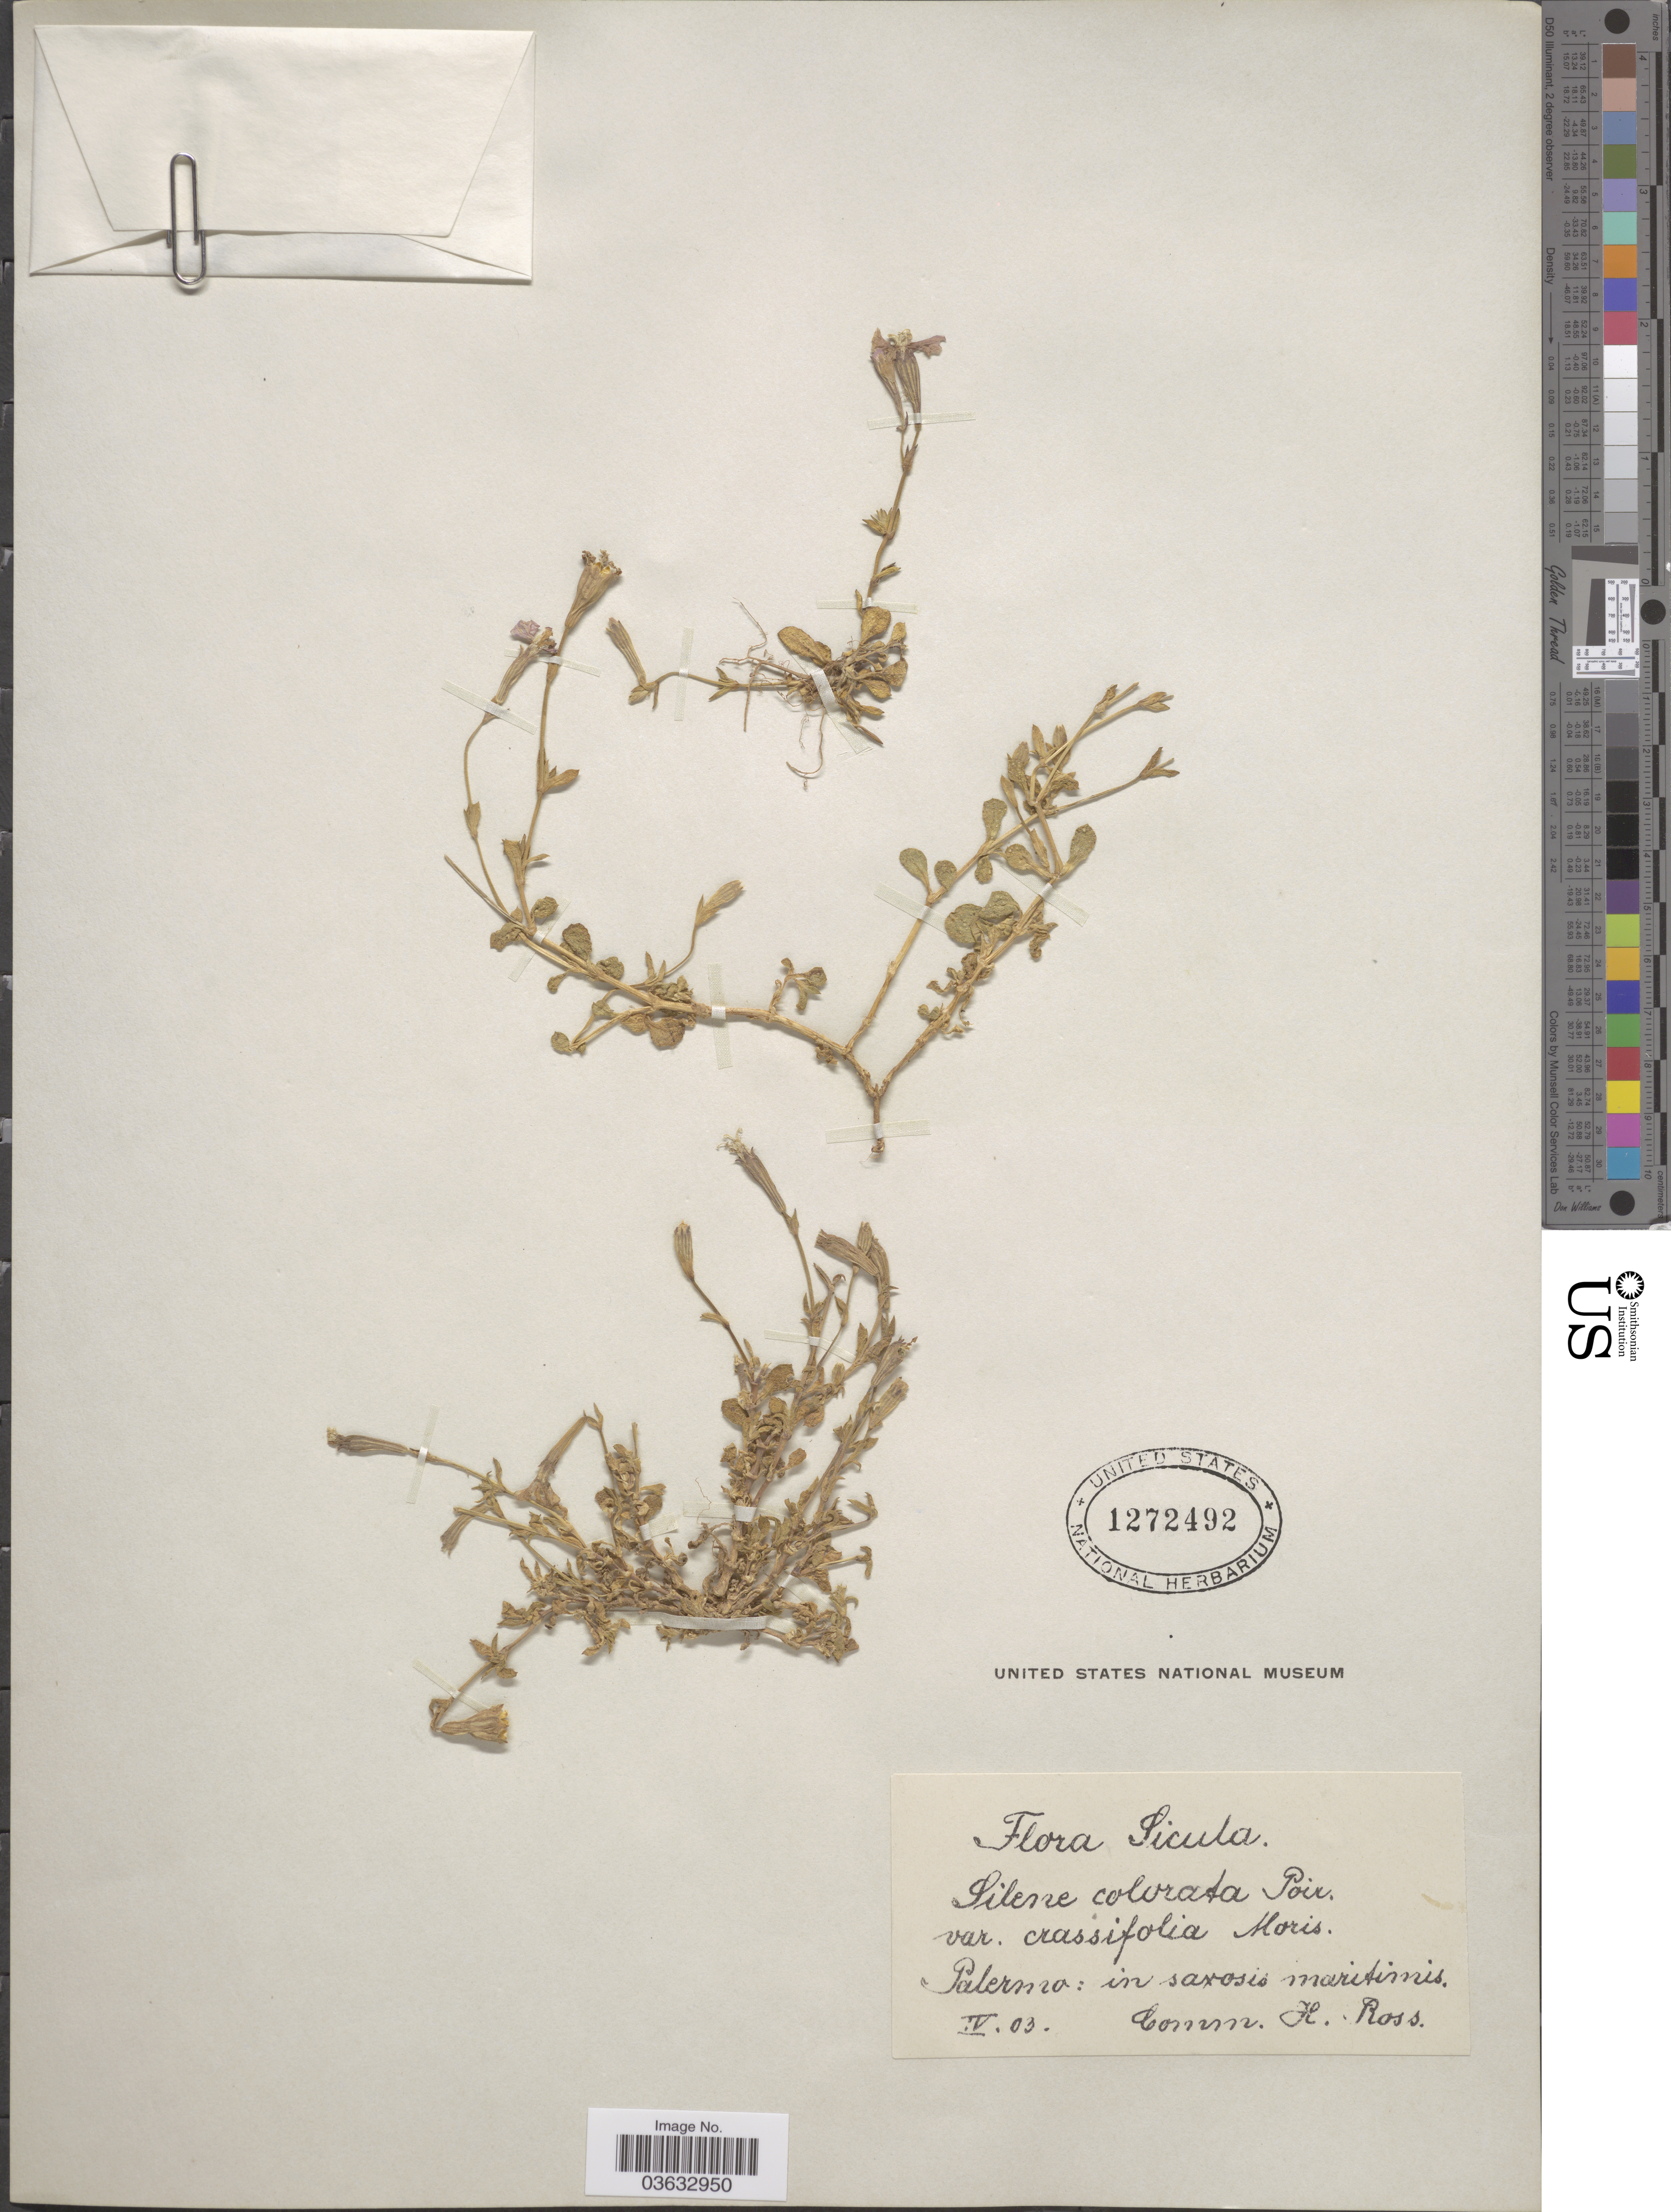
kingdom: Plantae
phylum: Tracheophyta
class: Magnoliopsida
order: Caryophyllales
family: Caryophyllaceae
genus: Silene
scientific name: Silene colorata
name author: Poir.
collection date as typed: Transcribed d/m/y: /4/3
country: Italy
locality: Sicula. Palermo: in saxosis maritimis.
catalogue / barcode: US 1272492